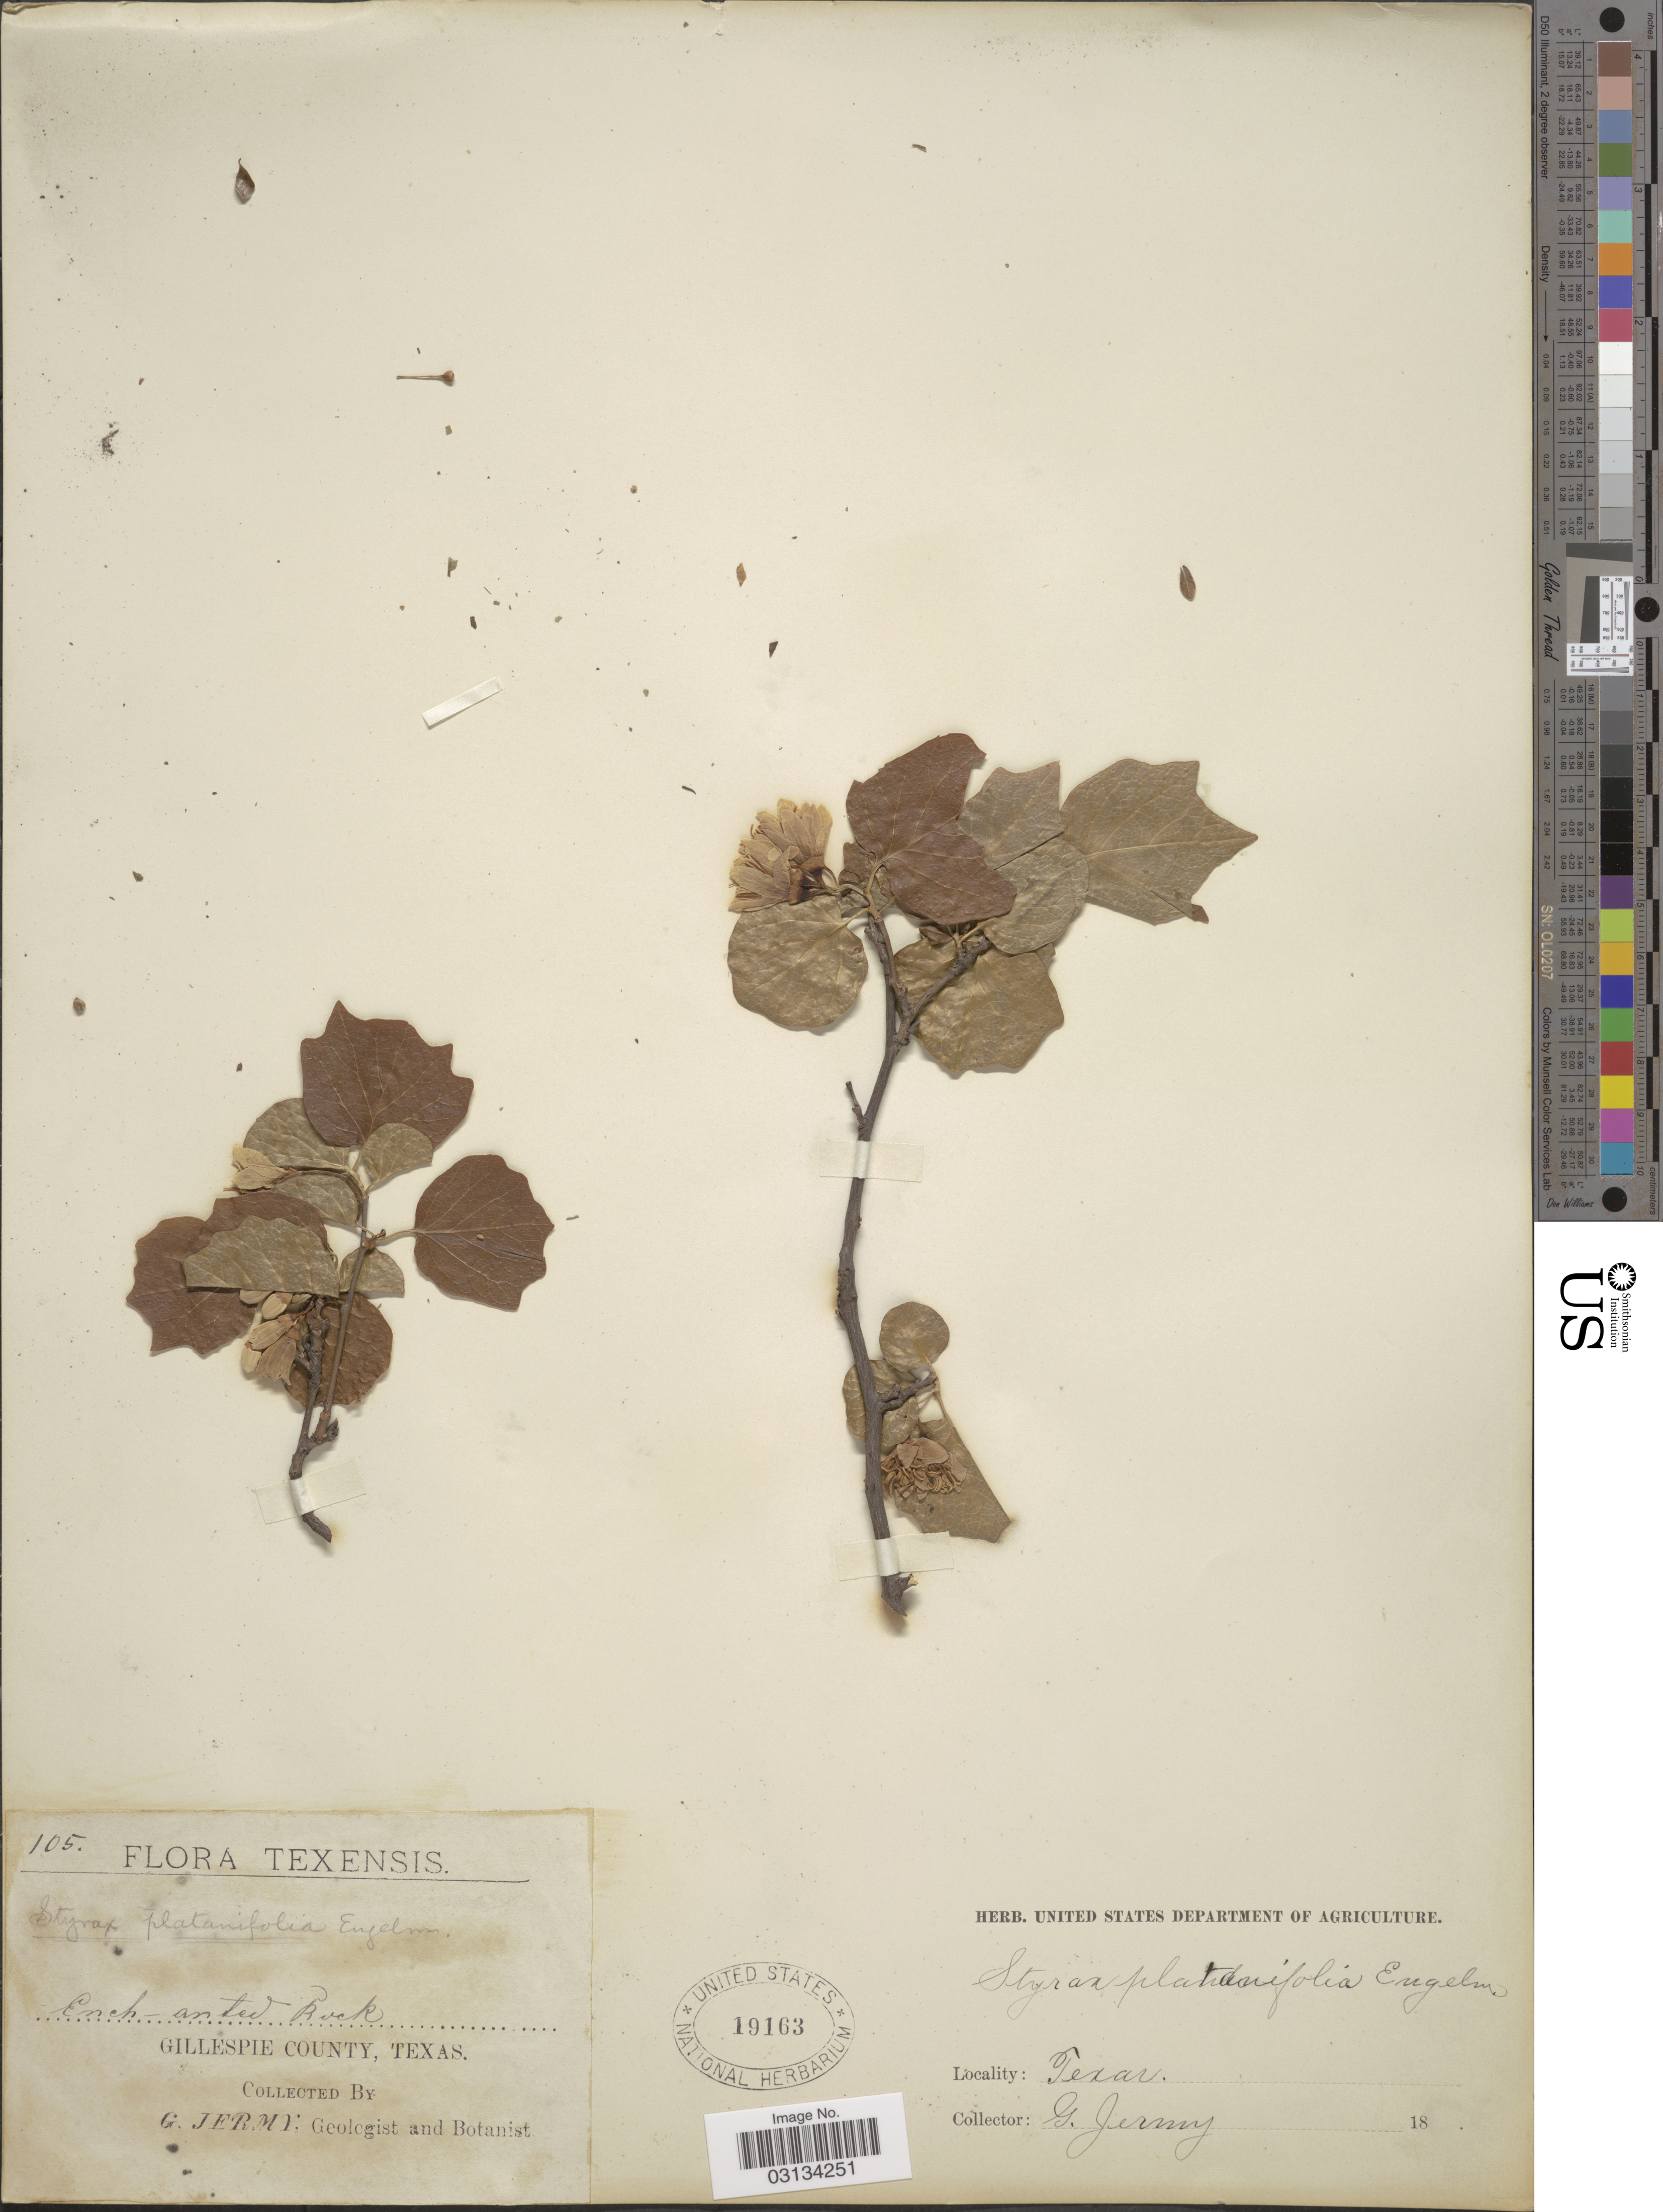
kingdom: Plantae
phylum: Tracheophyta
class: Magnoliopsida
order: Ericales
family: Styracaceae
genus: Styrax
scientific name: Styrax platanifolius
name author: Engelm. ex Torr.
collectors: G. Jermy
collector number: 105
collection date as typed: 18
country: United States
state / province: Texas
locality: Gillespie County.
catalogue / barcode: US 19163